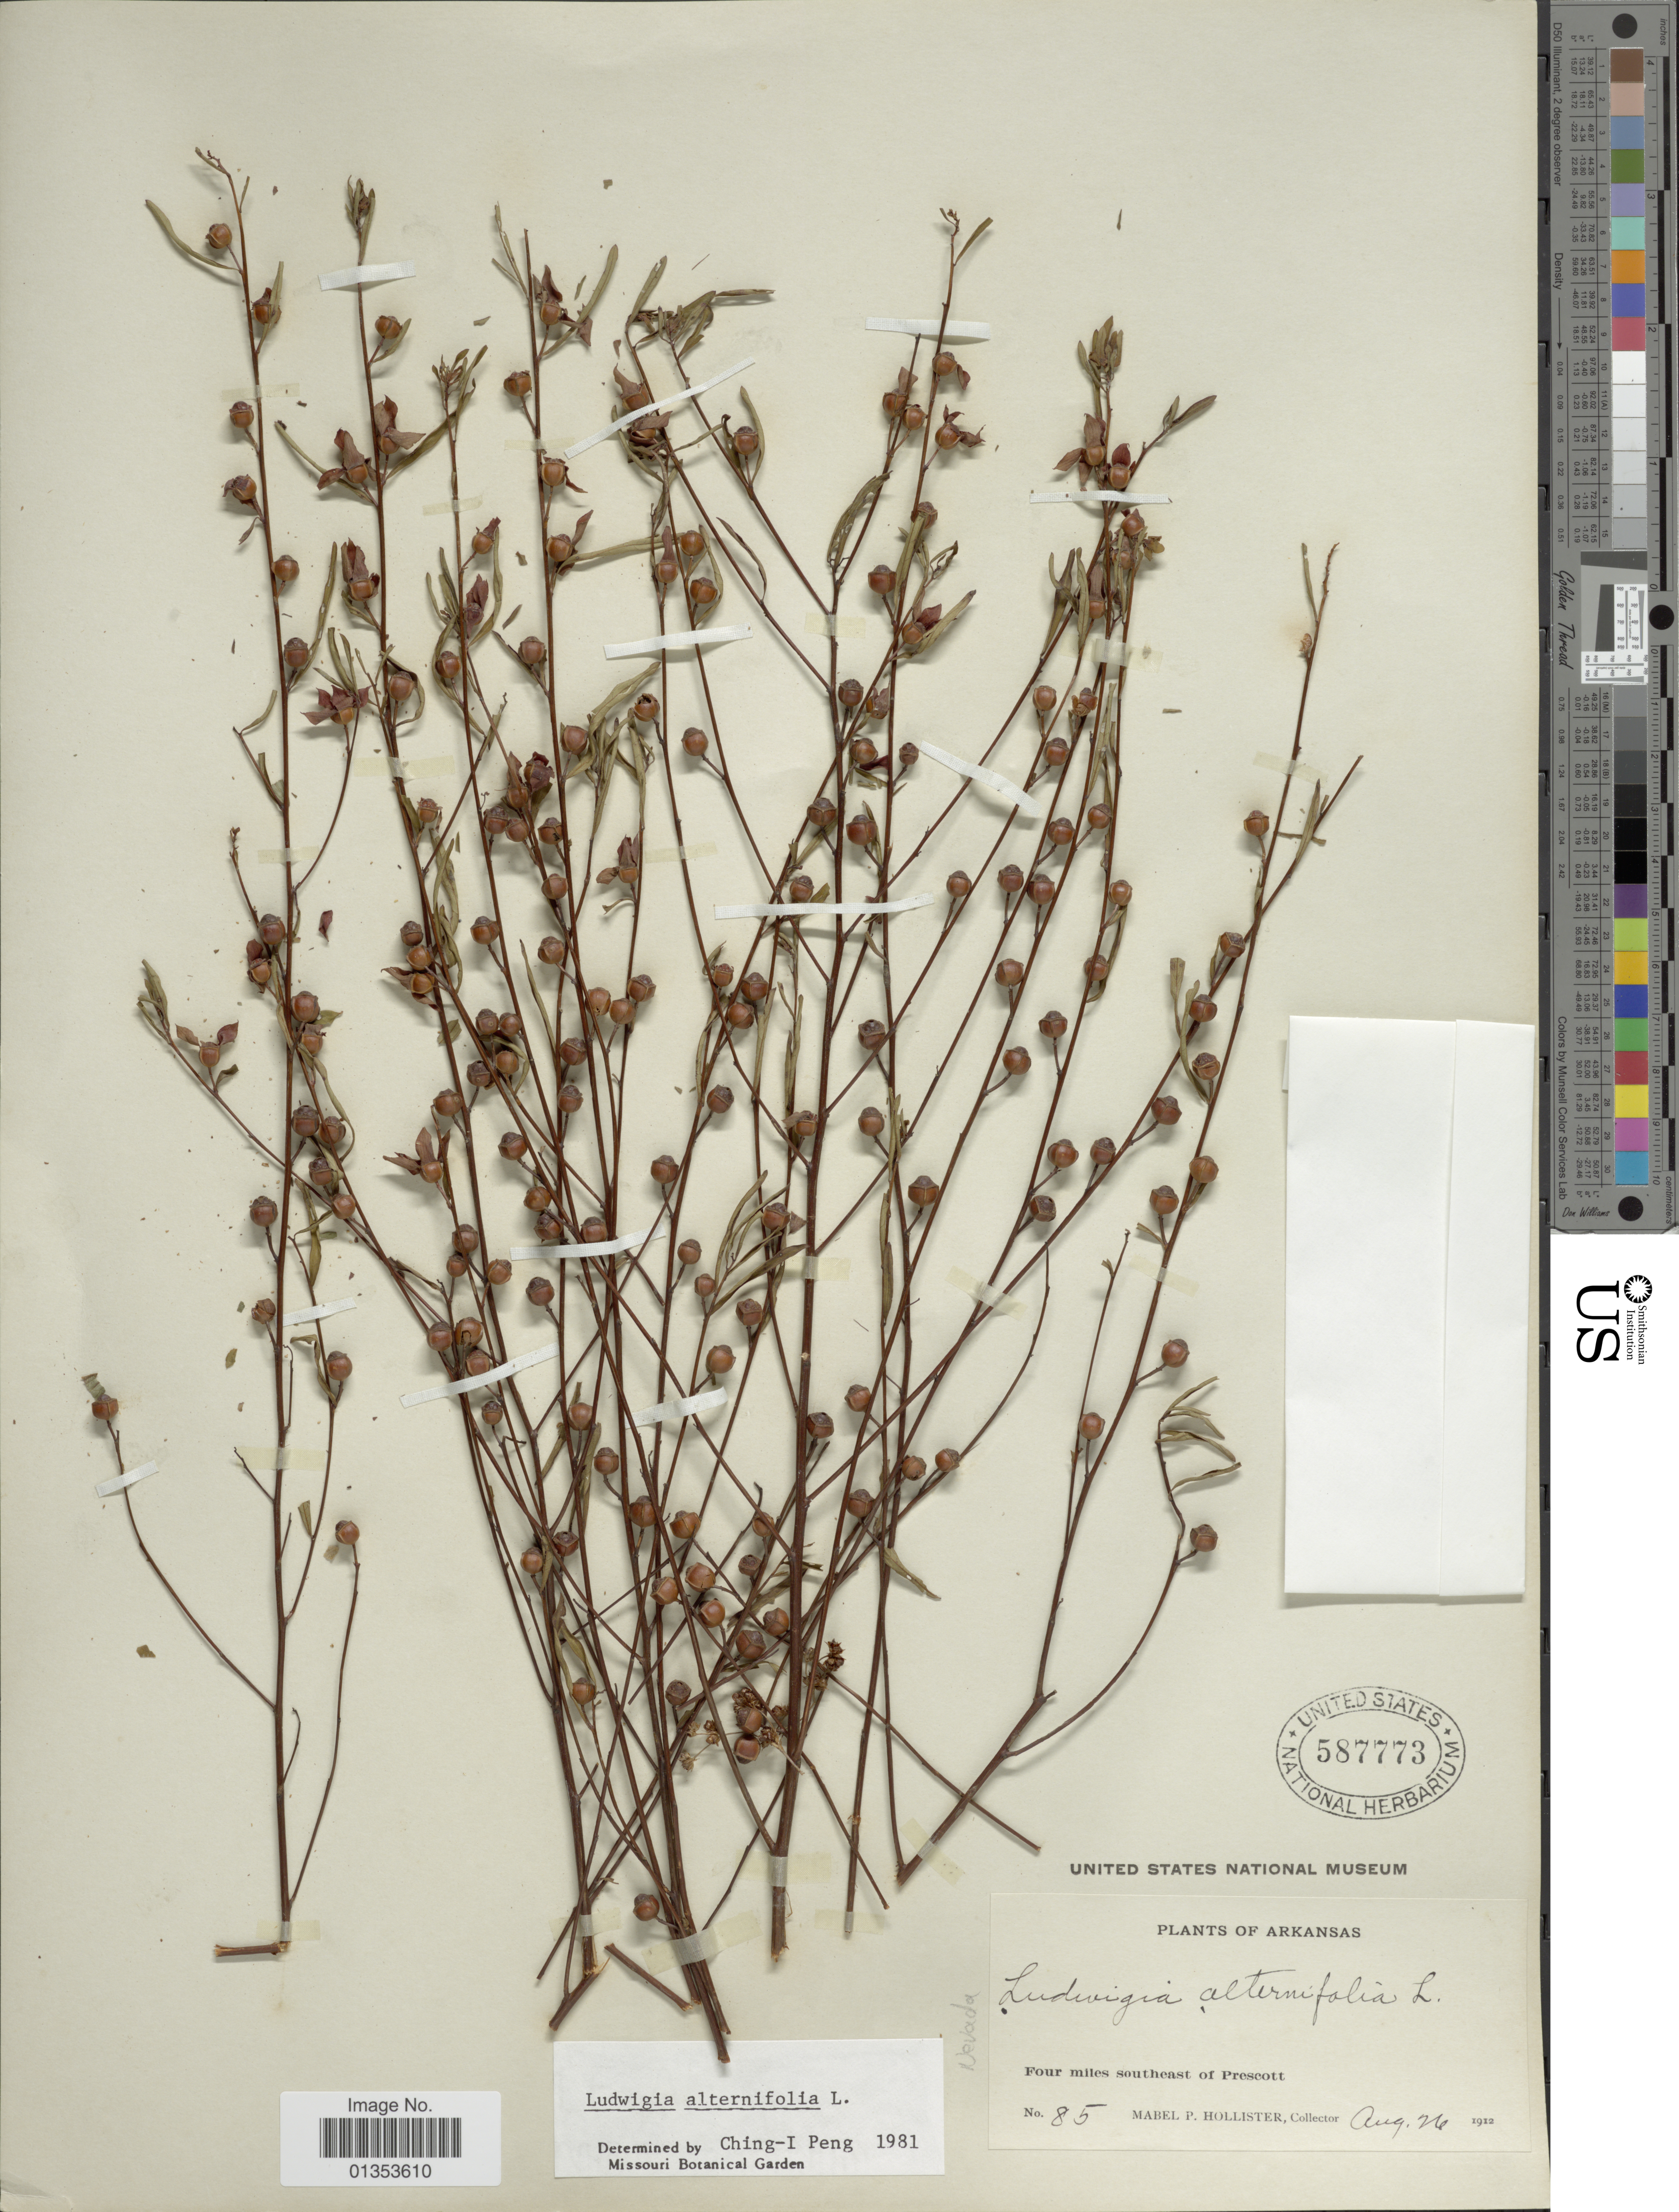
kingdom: Plantae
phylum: Tracheophyta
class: Magnoliopsida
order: Myrtales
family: Onagraceae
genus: Ludwigia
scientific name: Ludwigia alternifolia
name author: L.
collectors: M. Hollister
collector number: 85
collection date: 1912-08-26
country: United States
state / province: Arkansas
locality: Four miles southeast of Prescott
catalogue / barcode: US 587773